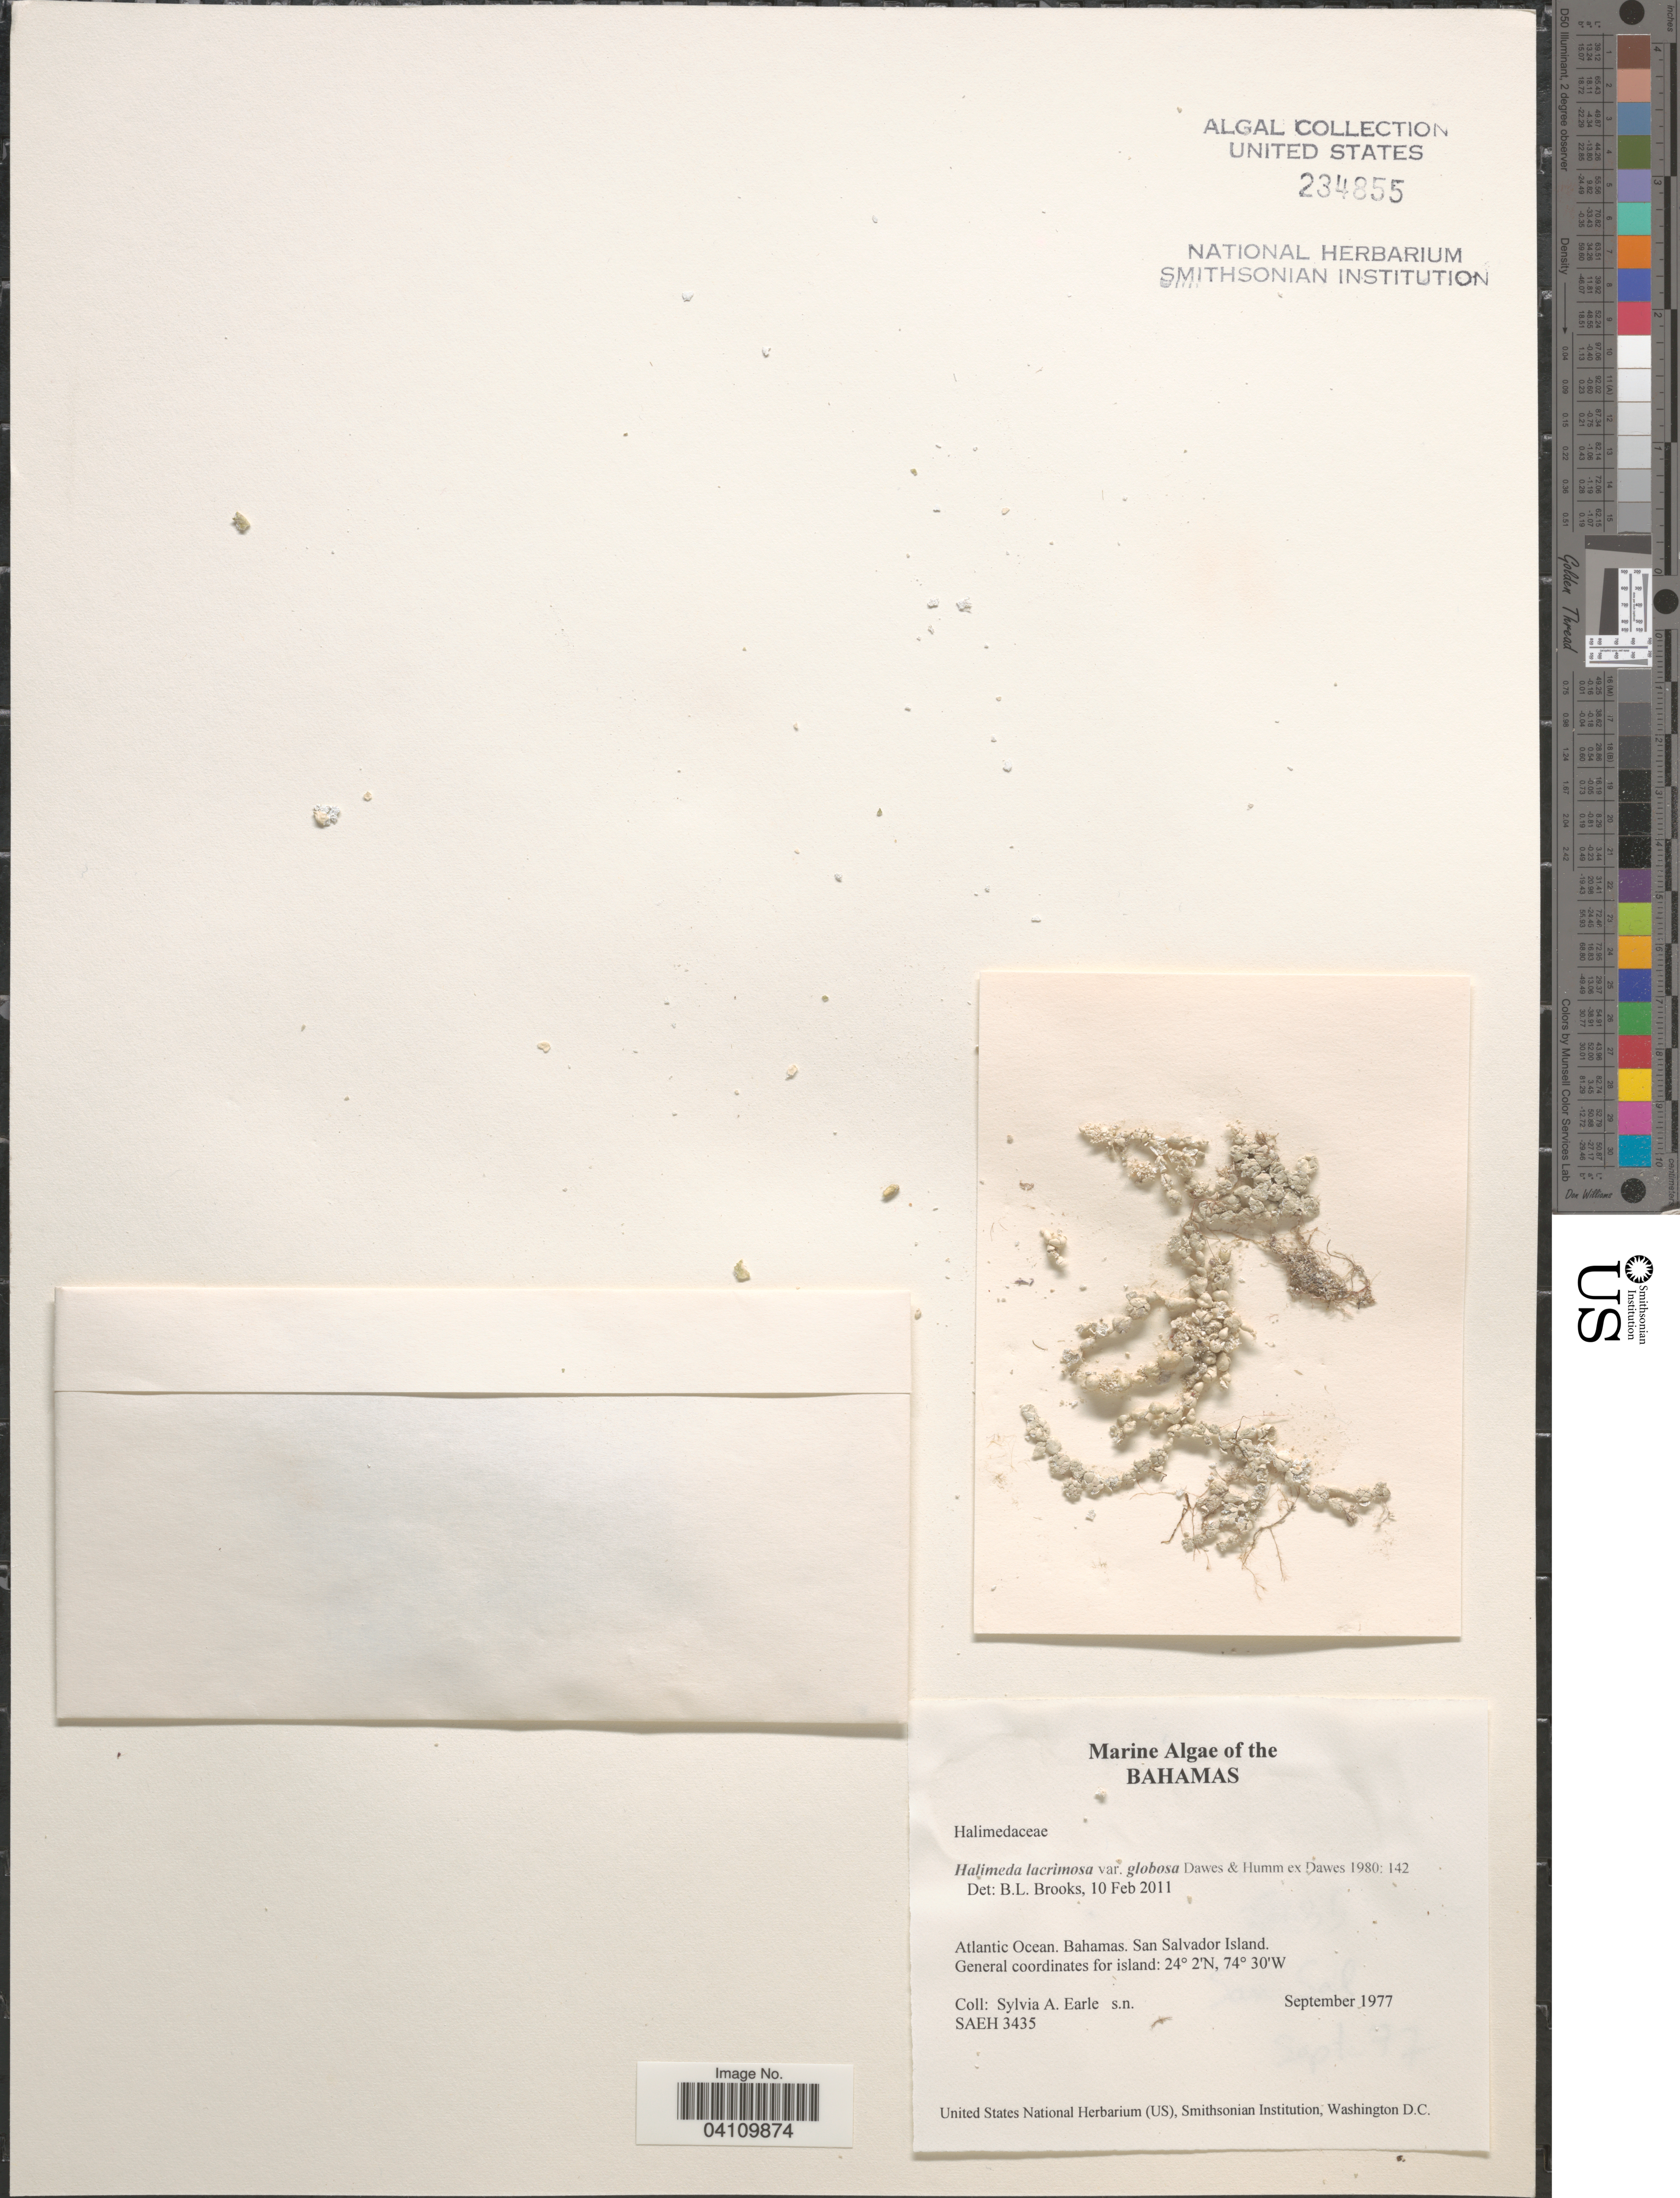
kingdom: Plantae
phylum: Chlorophyta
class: Ulvophyceae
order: Bryopsidales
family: Halimedaceae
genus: Halimeda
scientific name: Halimeda lacrimosa var. globosa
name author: Dawes & Humm ex Dawes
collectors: S. A. Earle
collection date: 1977-09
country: Bahamas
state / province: San Salvador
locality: Atlantic Ocean. San Salvador Island.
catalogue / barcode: US 234855